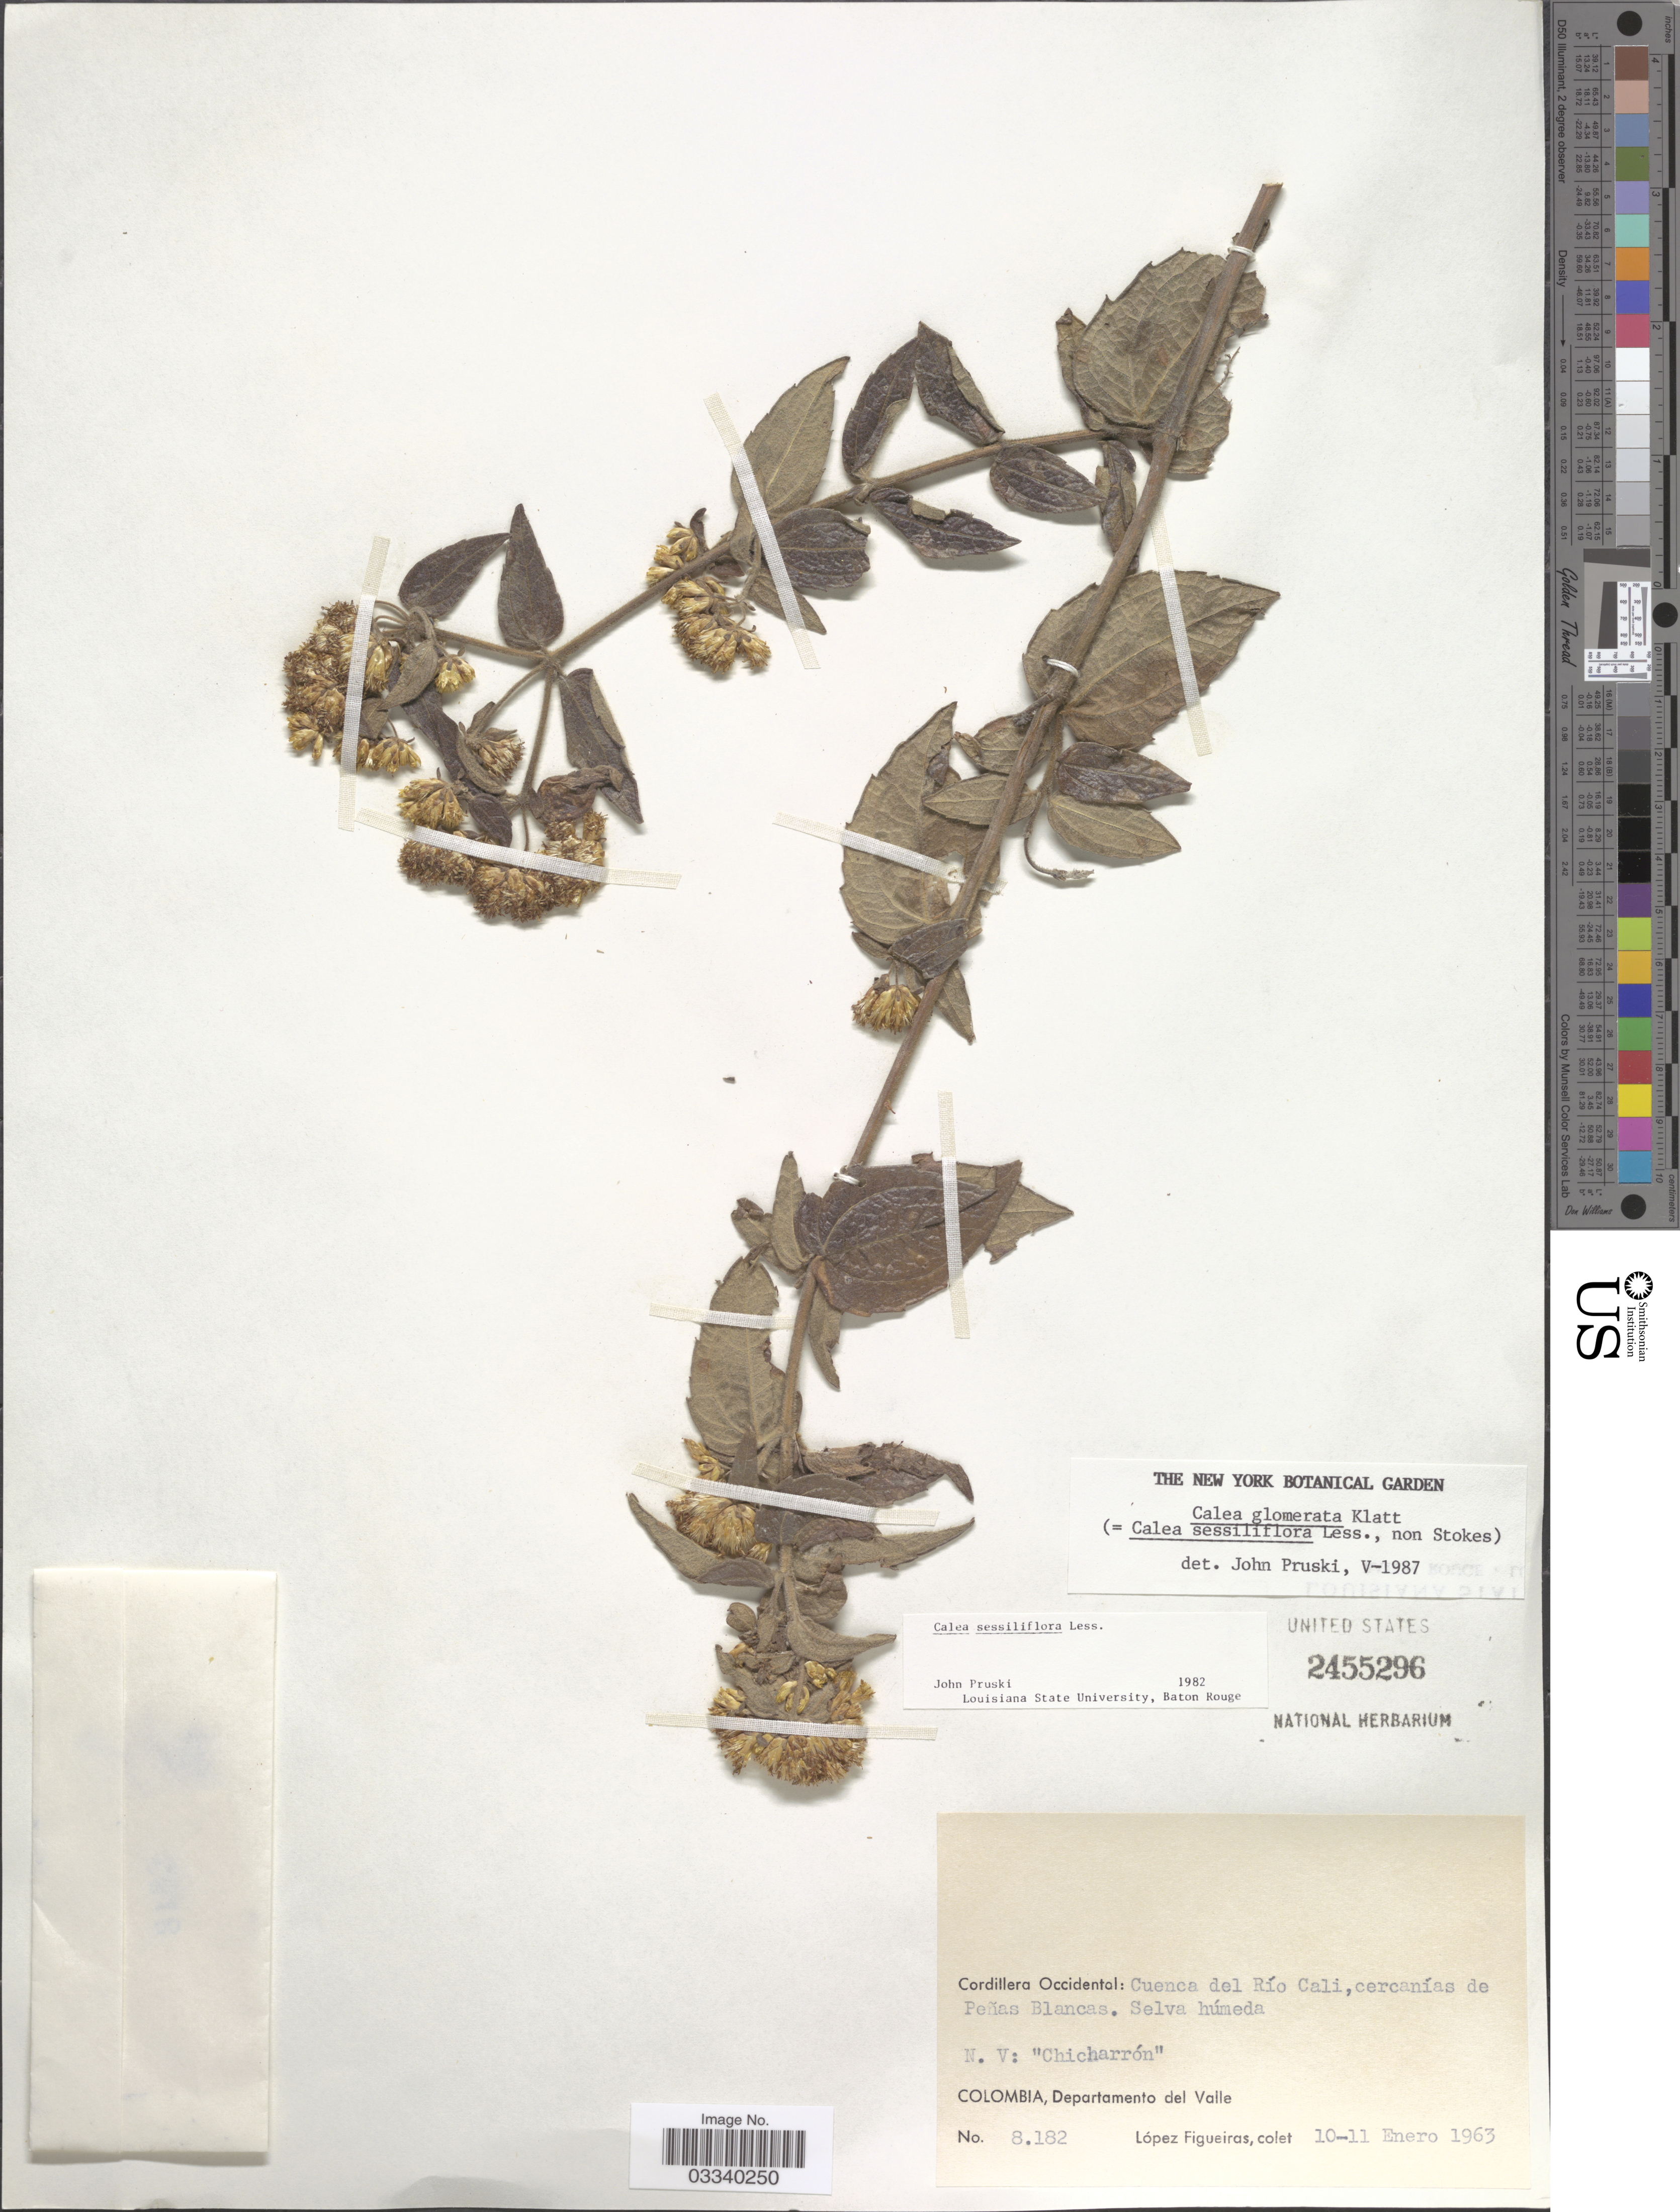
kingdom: Plantae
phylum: Tracheophyta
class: Magnoliopsida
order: Asterales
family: Asteraceae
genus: Calea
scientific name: Calea sessiliflora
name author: Less.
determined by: Pruski, J. F.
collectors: M. López Figueiras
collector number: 8182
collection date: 1963-01-10/1963-01-11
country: Colombia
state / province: Valle del Cauca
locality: Cordillera Occidental: Cuenca del Río Cali, cercanías de Peñas Blancas. Departamento del Valle.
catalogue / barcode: US 2455296